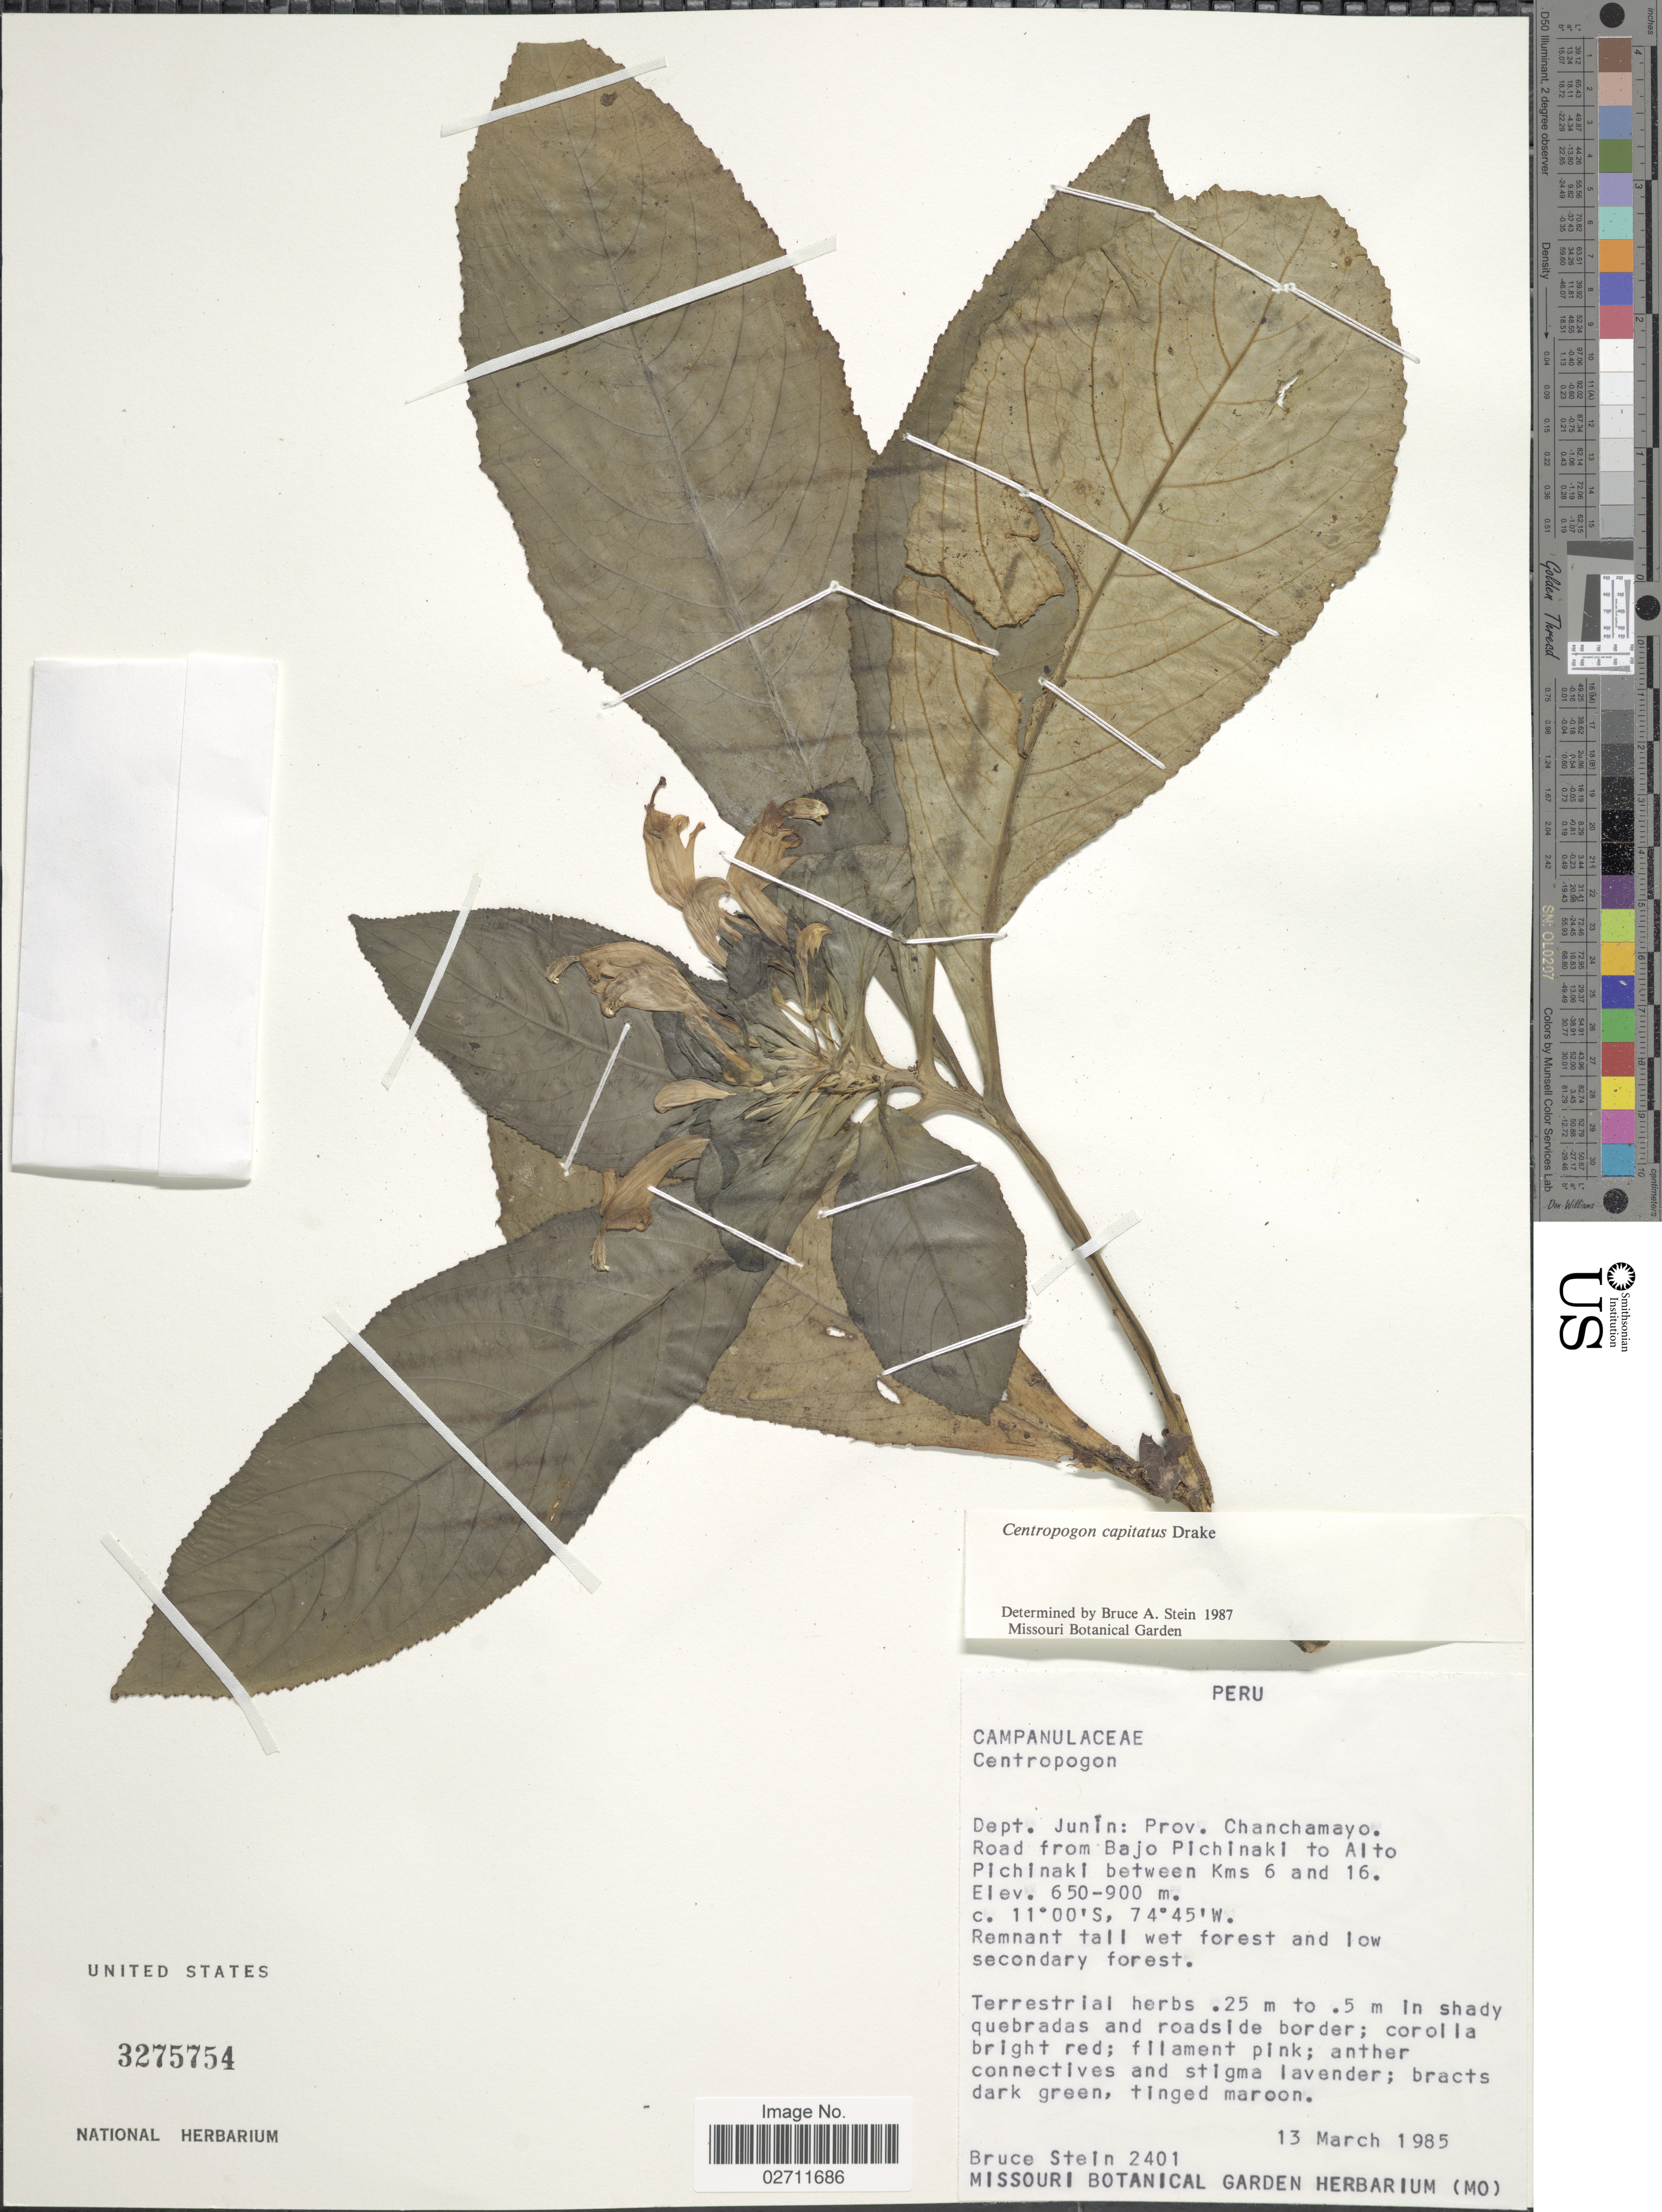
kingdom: Plantae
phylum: Tracheophyta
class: Magnoliopsida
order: Asterales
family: Campanulaceae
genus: Centropogon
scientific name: Centropogon capitatus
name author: Drake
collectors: B. A. Stein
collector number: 2401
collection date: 1985-03-13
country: Peru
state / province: Junín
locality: Prov. Chanchamayo. Road from Bajo Pichinaki to Alto Pichinaki between Kms 6 and 16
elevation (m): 650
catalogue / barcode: US 3275754